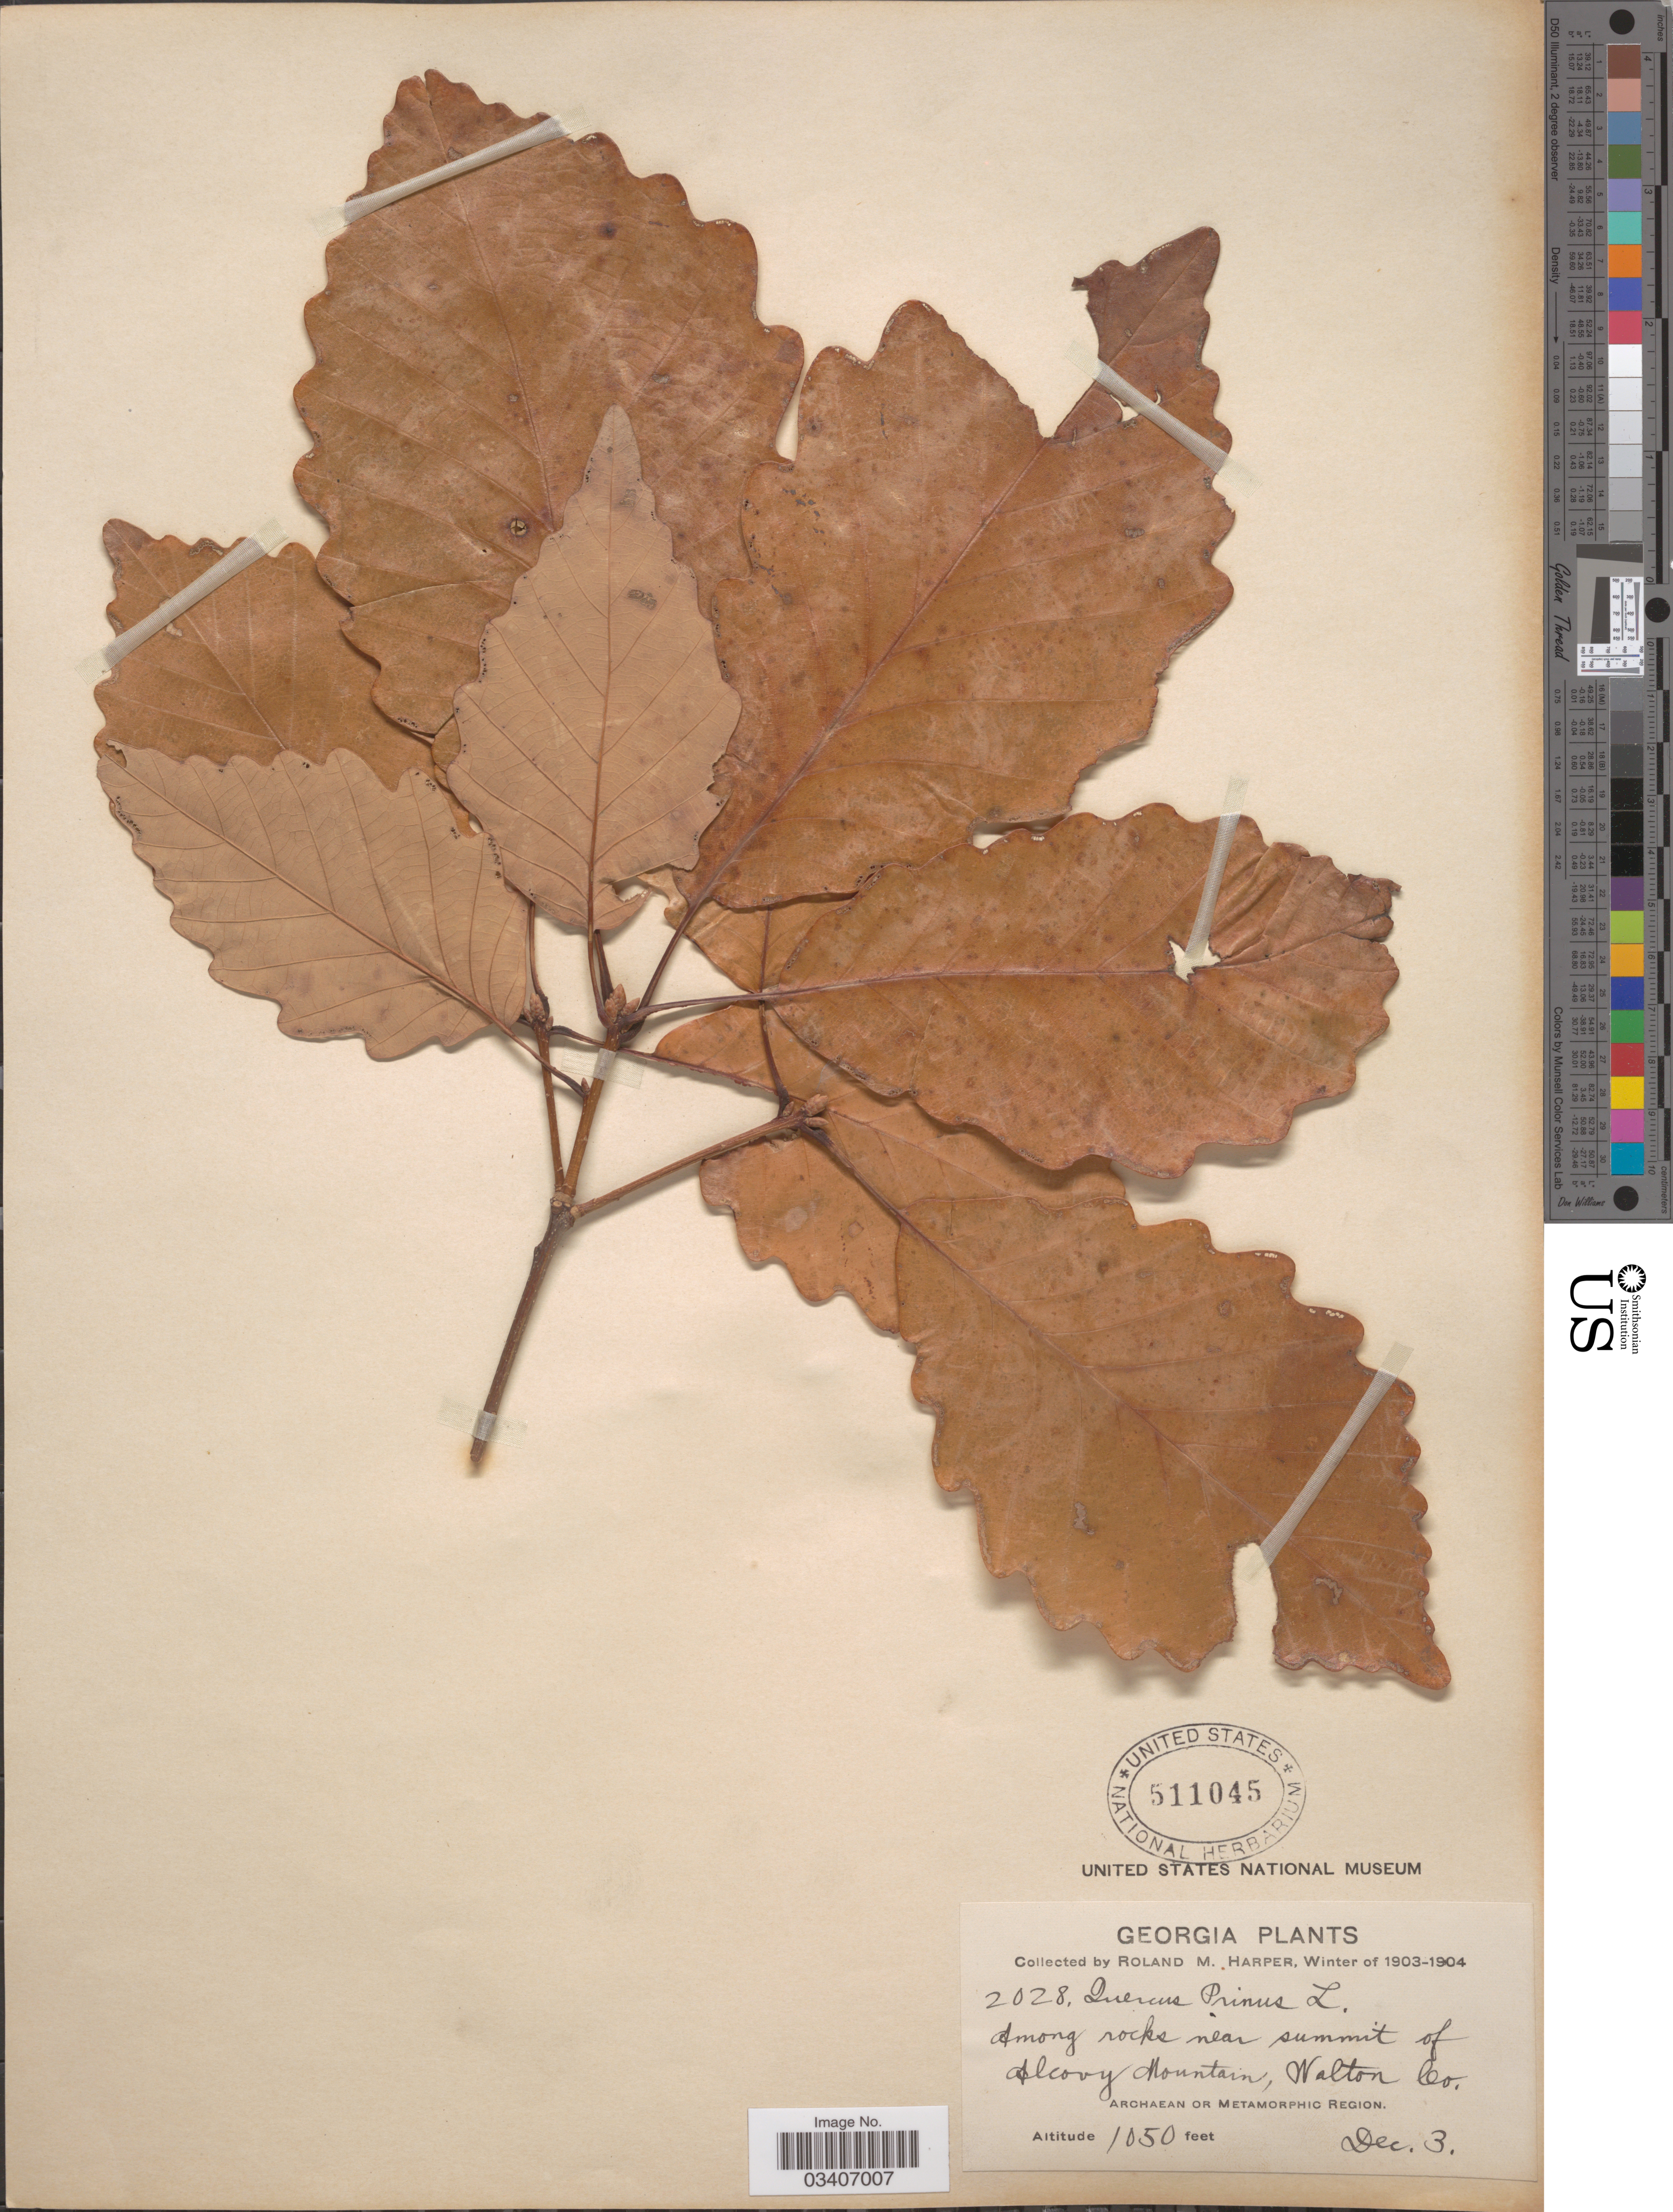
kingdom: Plantae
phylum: Tracheophyta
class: Magnoliopsida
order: Fagales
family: Fagaceae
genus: Quercus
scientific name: Quercus montana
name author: Willd.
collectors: R. M. Harper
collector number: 2028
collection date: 1903-12-03/1904-12-03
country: United States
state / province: Georgia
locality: Among rocks near summit of Alcovy Mountain, Walton Co. Archaean or Metamorphic Region.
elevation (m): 320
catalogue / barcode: US 511045